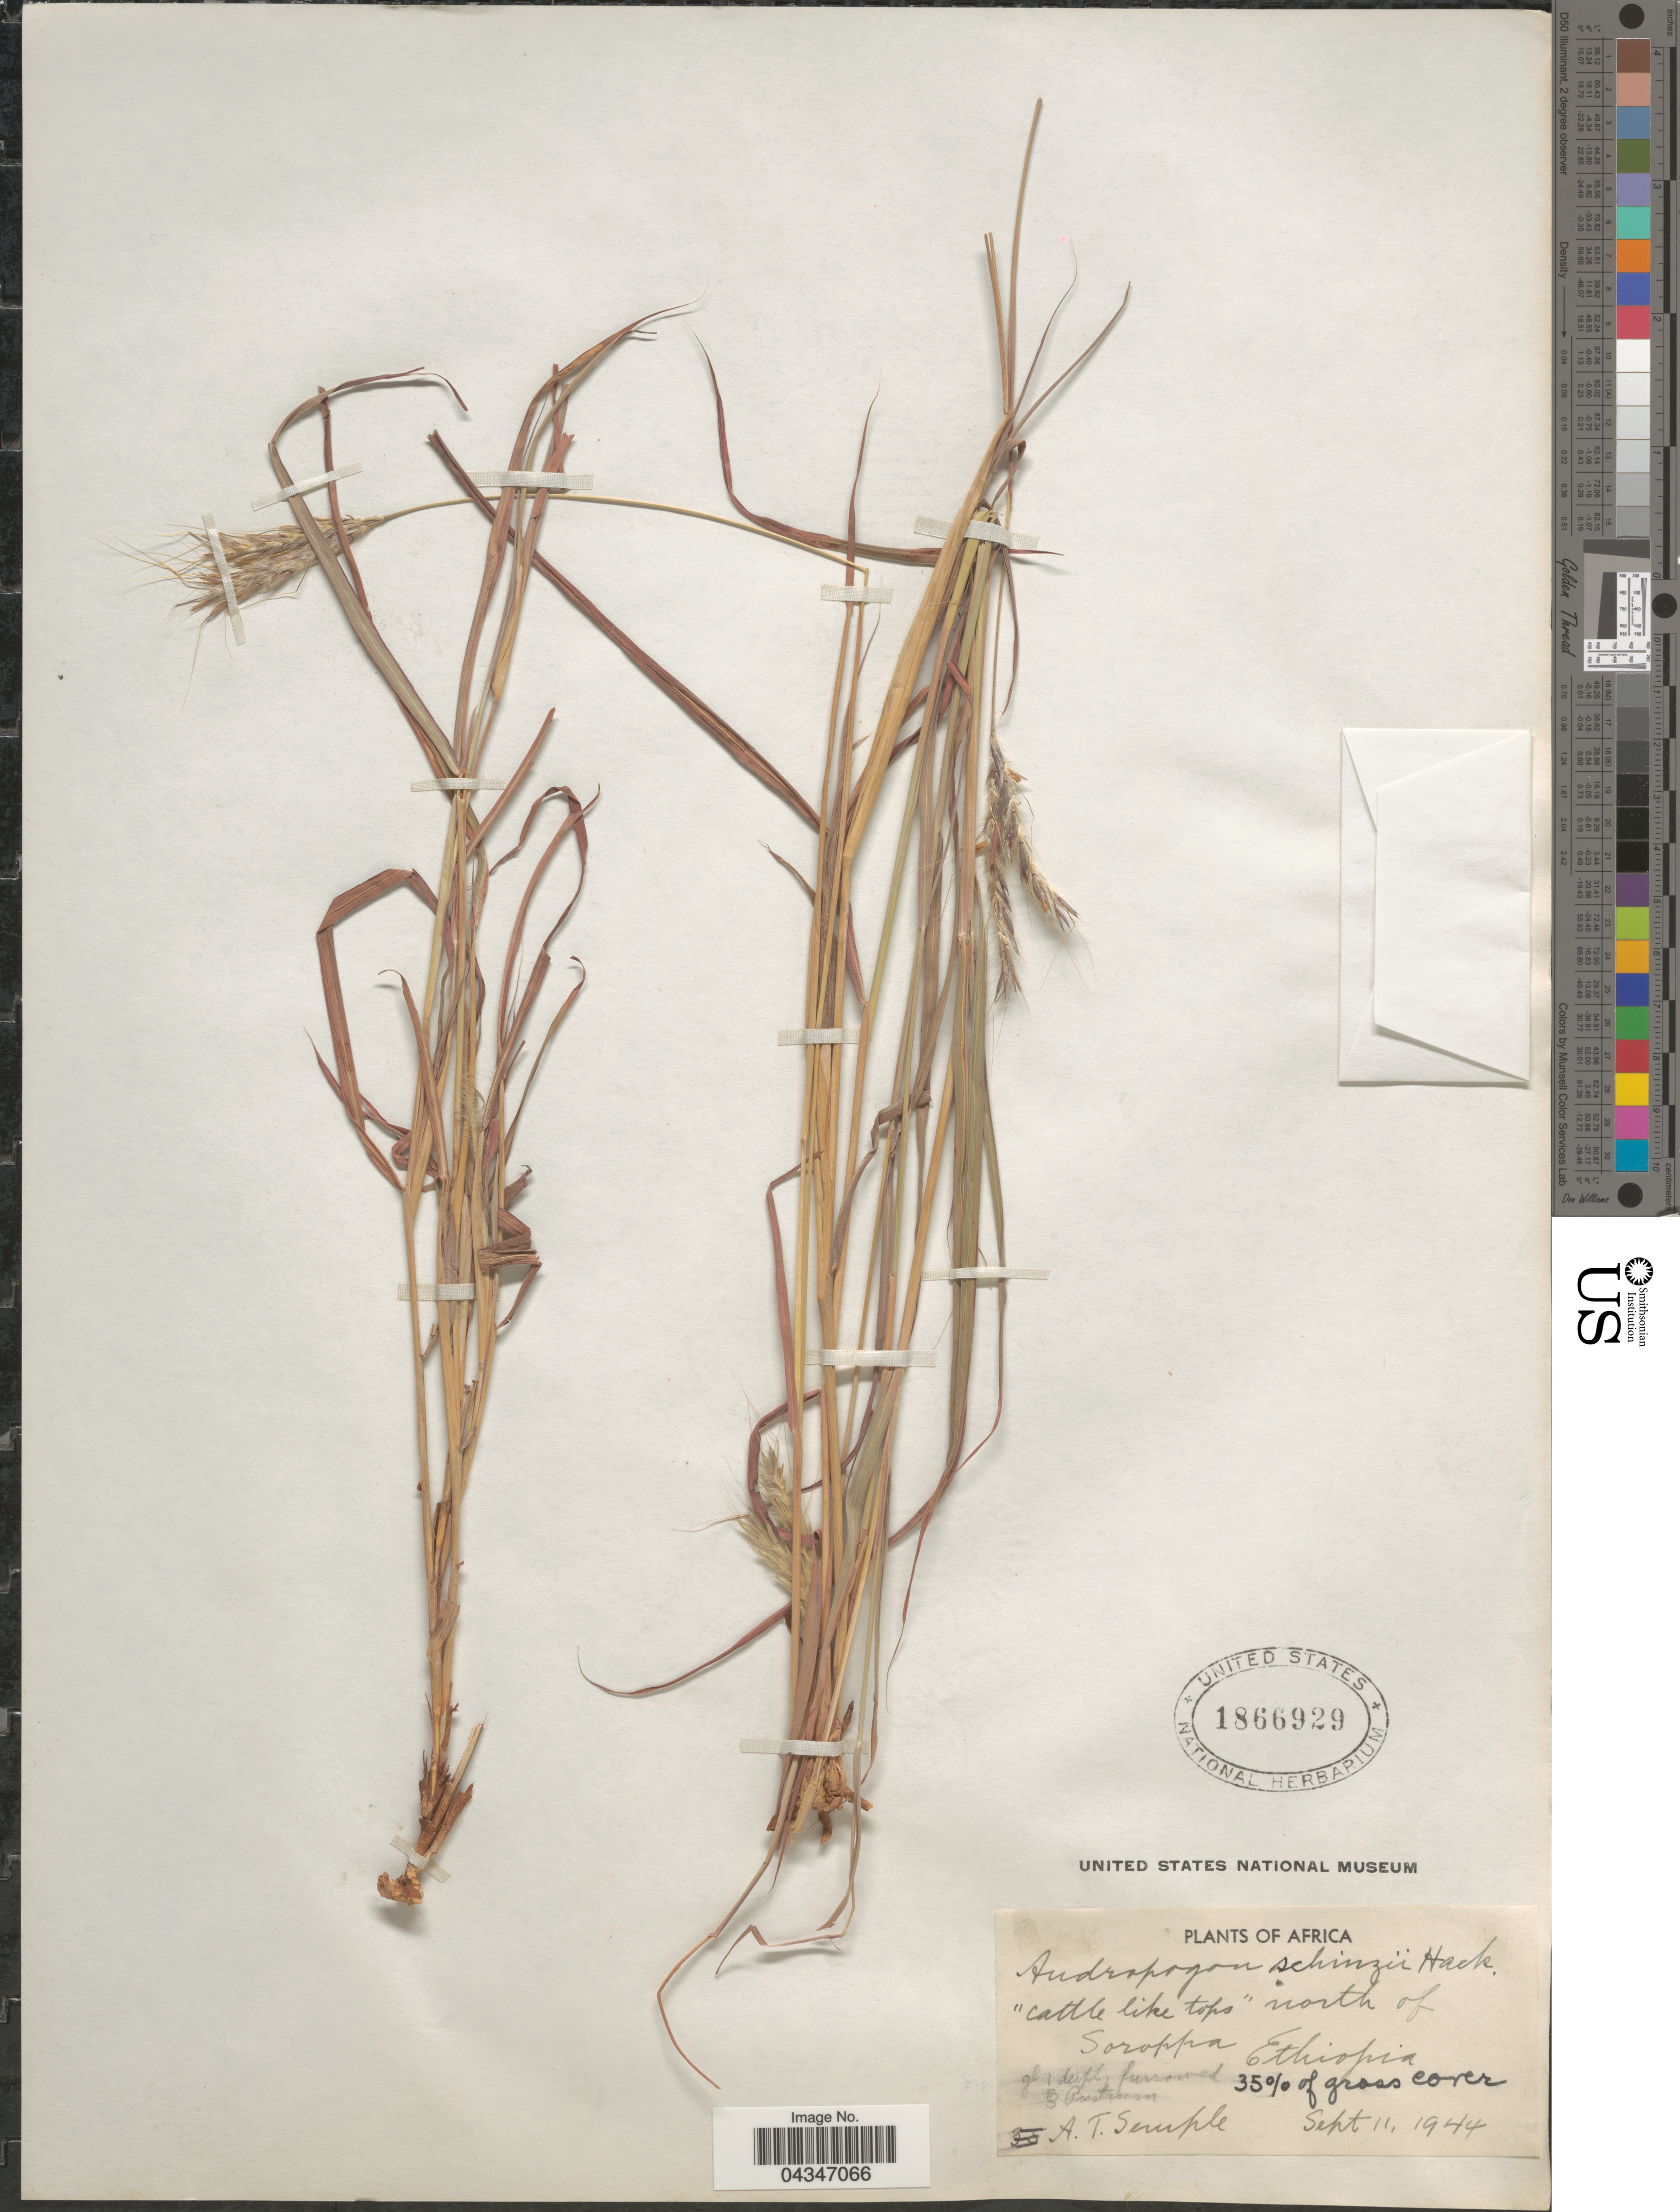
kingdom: Plantae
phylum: Tracheophyta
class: Liliopsida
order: Poales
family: Poaceae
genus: Andropogon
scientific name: Andropogon chinensis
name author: (Nees) Merr.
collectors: A. Semple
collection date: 1944-09-11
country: Ethiopia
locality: North of Soroppa.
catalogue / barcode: US 1866929